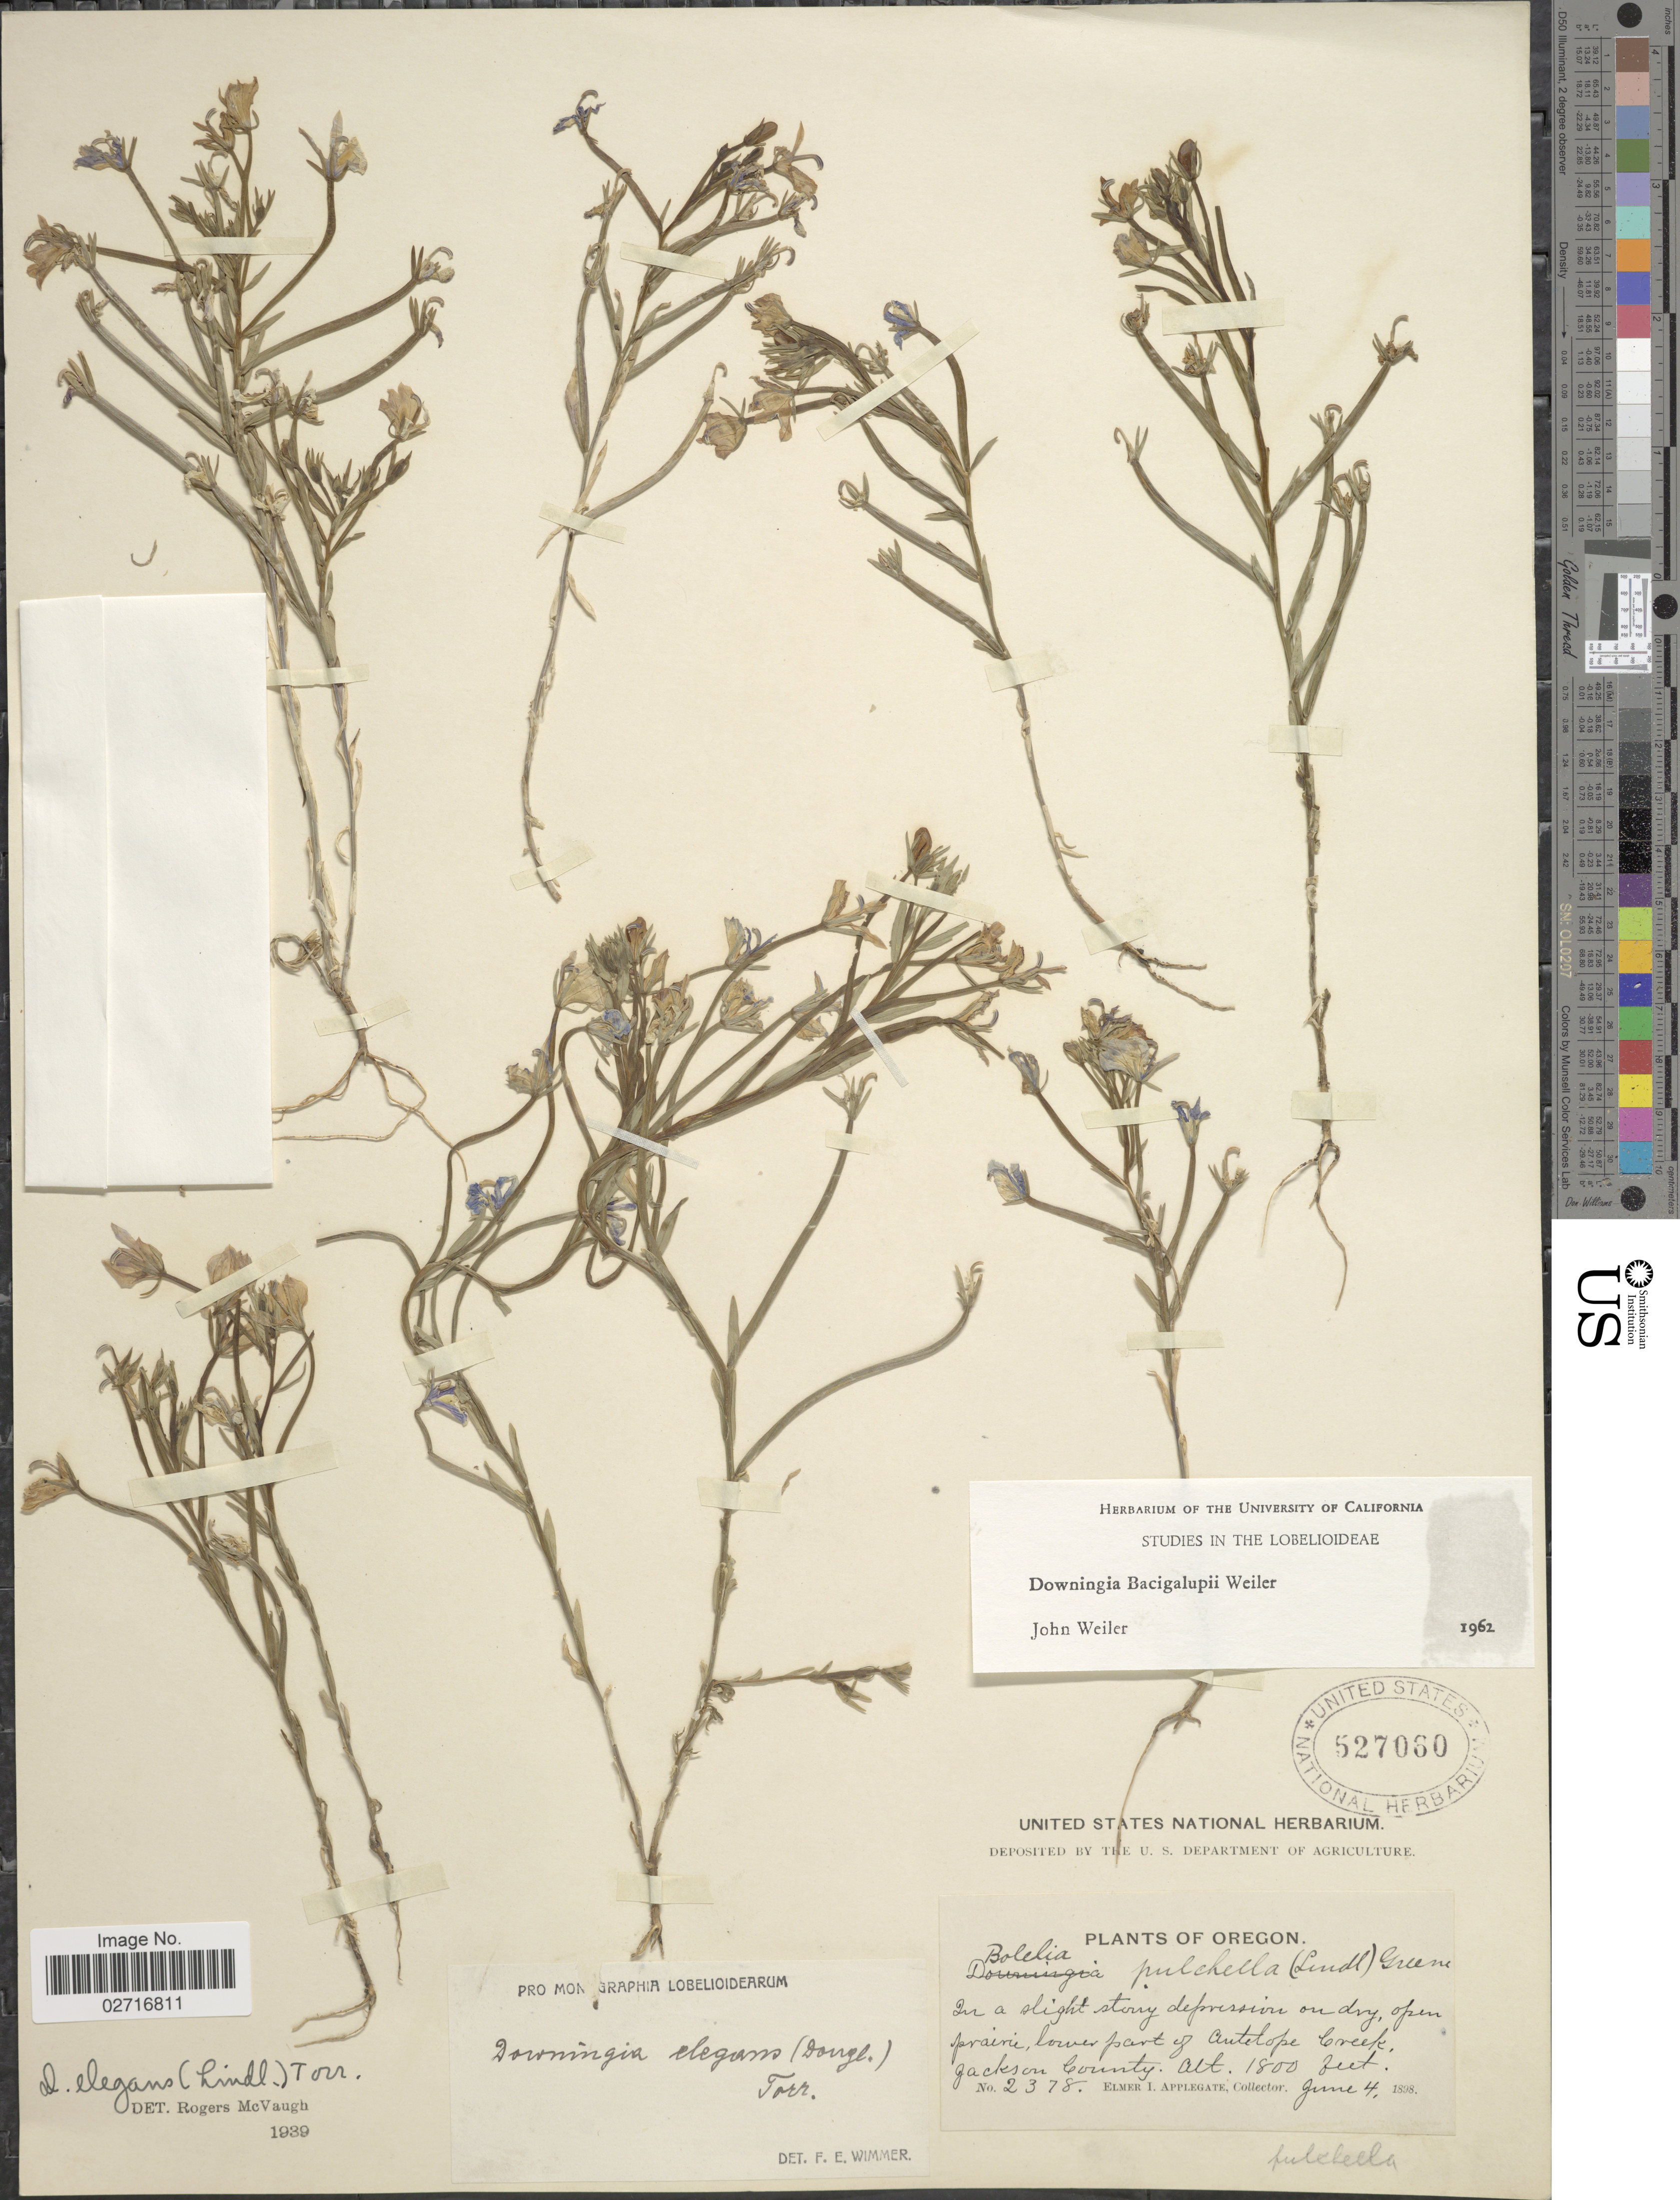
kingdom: Plantae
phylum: Tracheophyta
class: Magnoliopsida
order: Asterales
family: Campanulaceae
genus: Downingia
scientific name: Downingia bacigalupii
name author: Weiler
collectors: E. I. Applegate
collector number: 2378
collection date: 1898-06-04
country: United States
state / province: Oregon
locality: In a slight stony depression on dry, open prairie, lower part of Antelope Creek, Jackson County.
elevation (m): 549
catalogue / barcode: US 527060